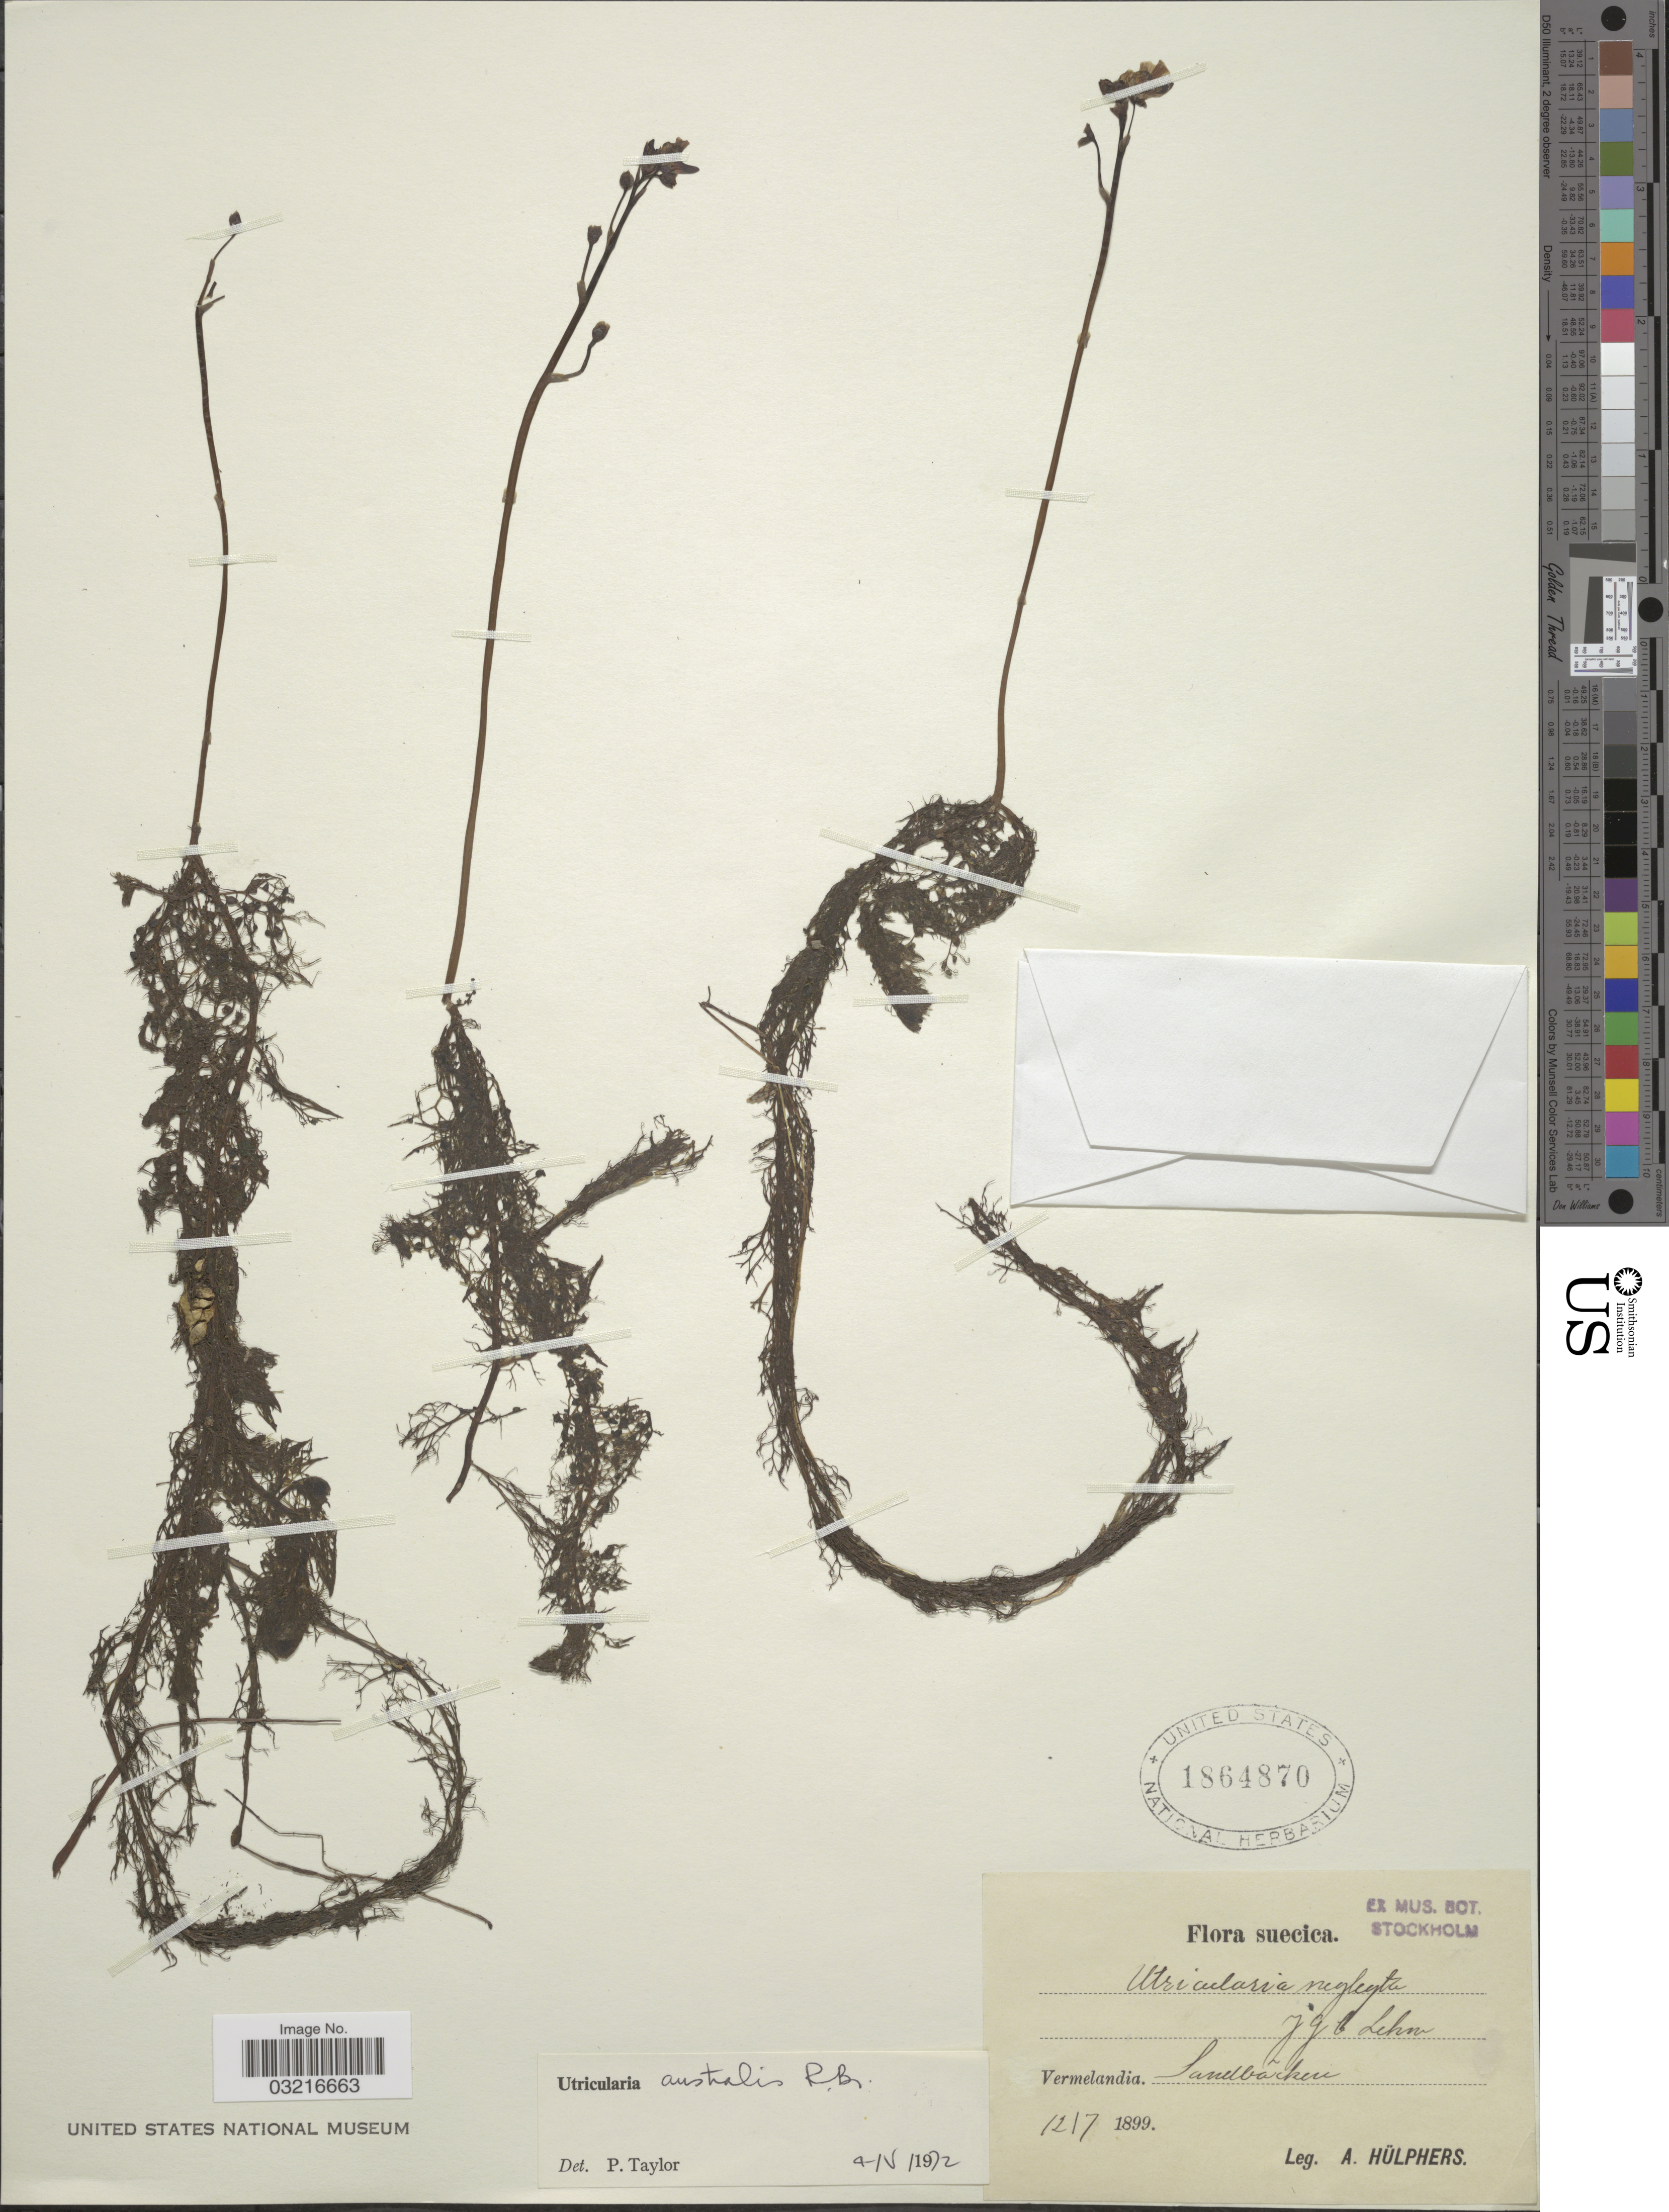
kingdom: Plantae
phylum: Tracheophyta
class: Magnoliopsida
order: Lamiales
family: Lentibulariaceae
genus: Utricularia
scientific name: Utricularia neglecta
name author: Lehm.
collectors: A. Hülphers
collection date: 1899-07-12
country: Sweden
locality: Suecia. Vermelandia. Sandbãcken.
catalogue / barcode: US 1864870